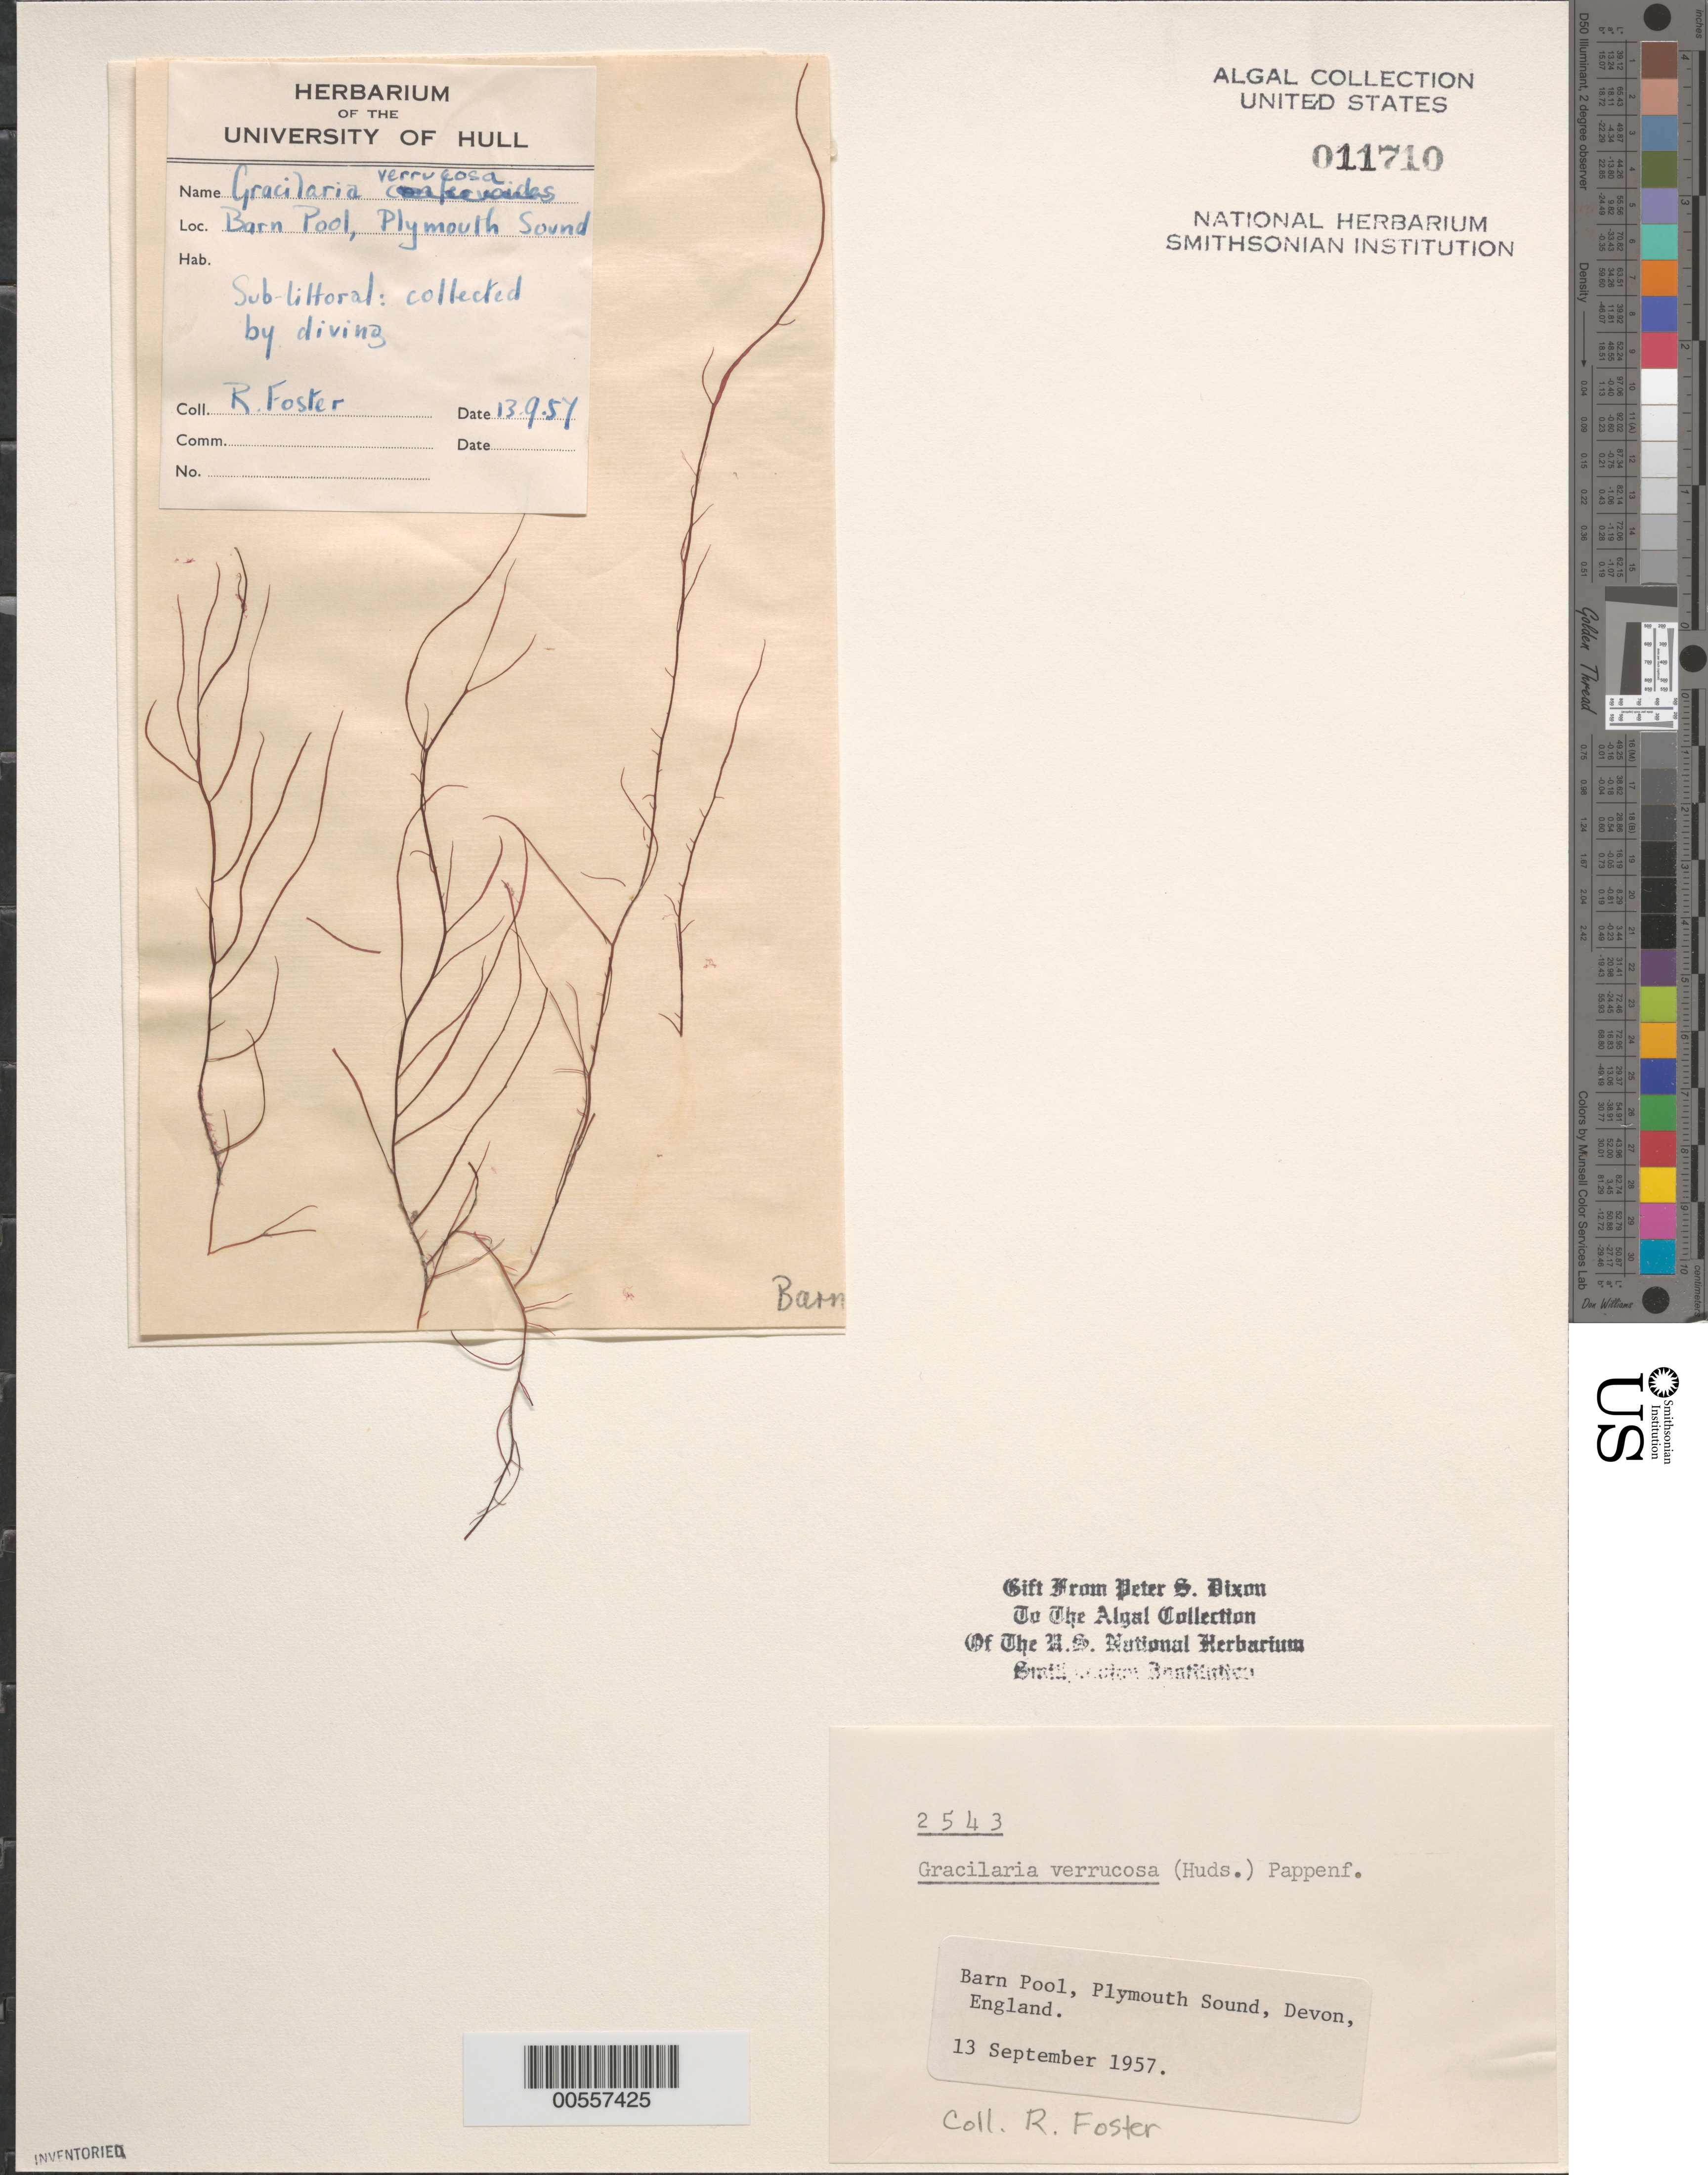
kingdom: Plantae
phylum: Rhodophyta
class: Florideophyceae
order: Gracilariales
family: Gracilariaceae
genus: Gracilariopsis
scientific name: Gracilariopsis longissima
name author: (S.G. Gmel.) Steentoft et al.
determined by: Algae name updating Project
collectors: R. Foster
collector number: PSD 2543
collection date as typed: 13 Sep 1957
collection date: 1957-09-13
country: United Kingdom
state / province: England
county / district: Devon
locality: Barn Pool, Plymouth Sound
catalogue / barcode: US 11710